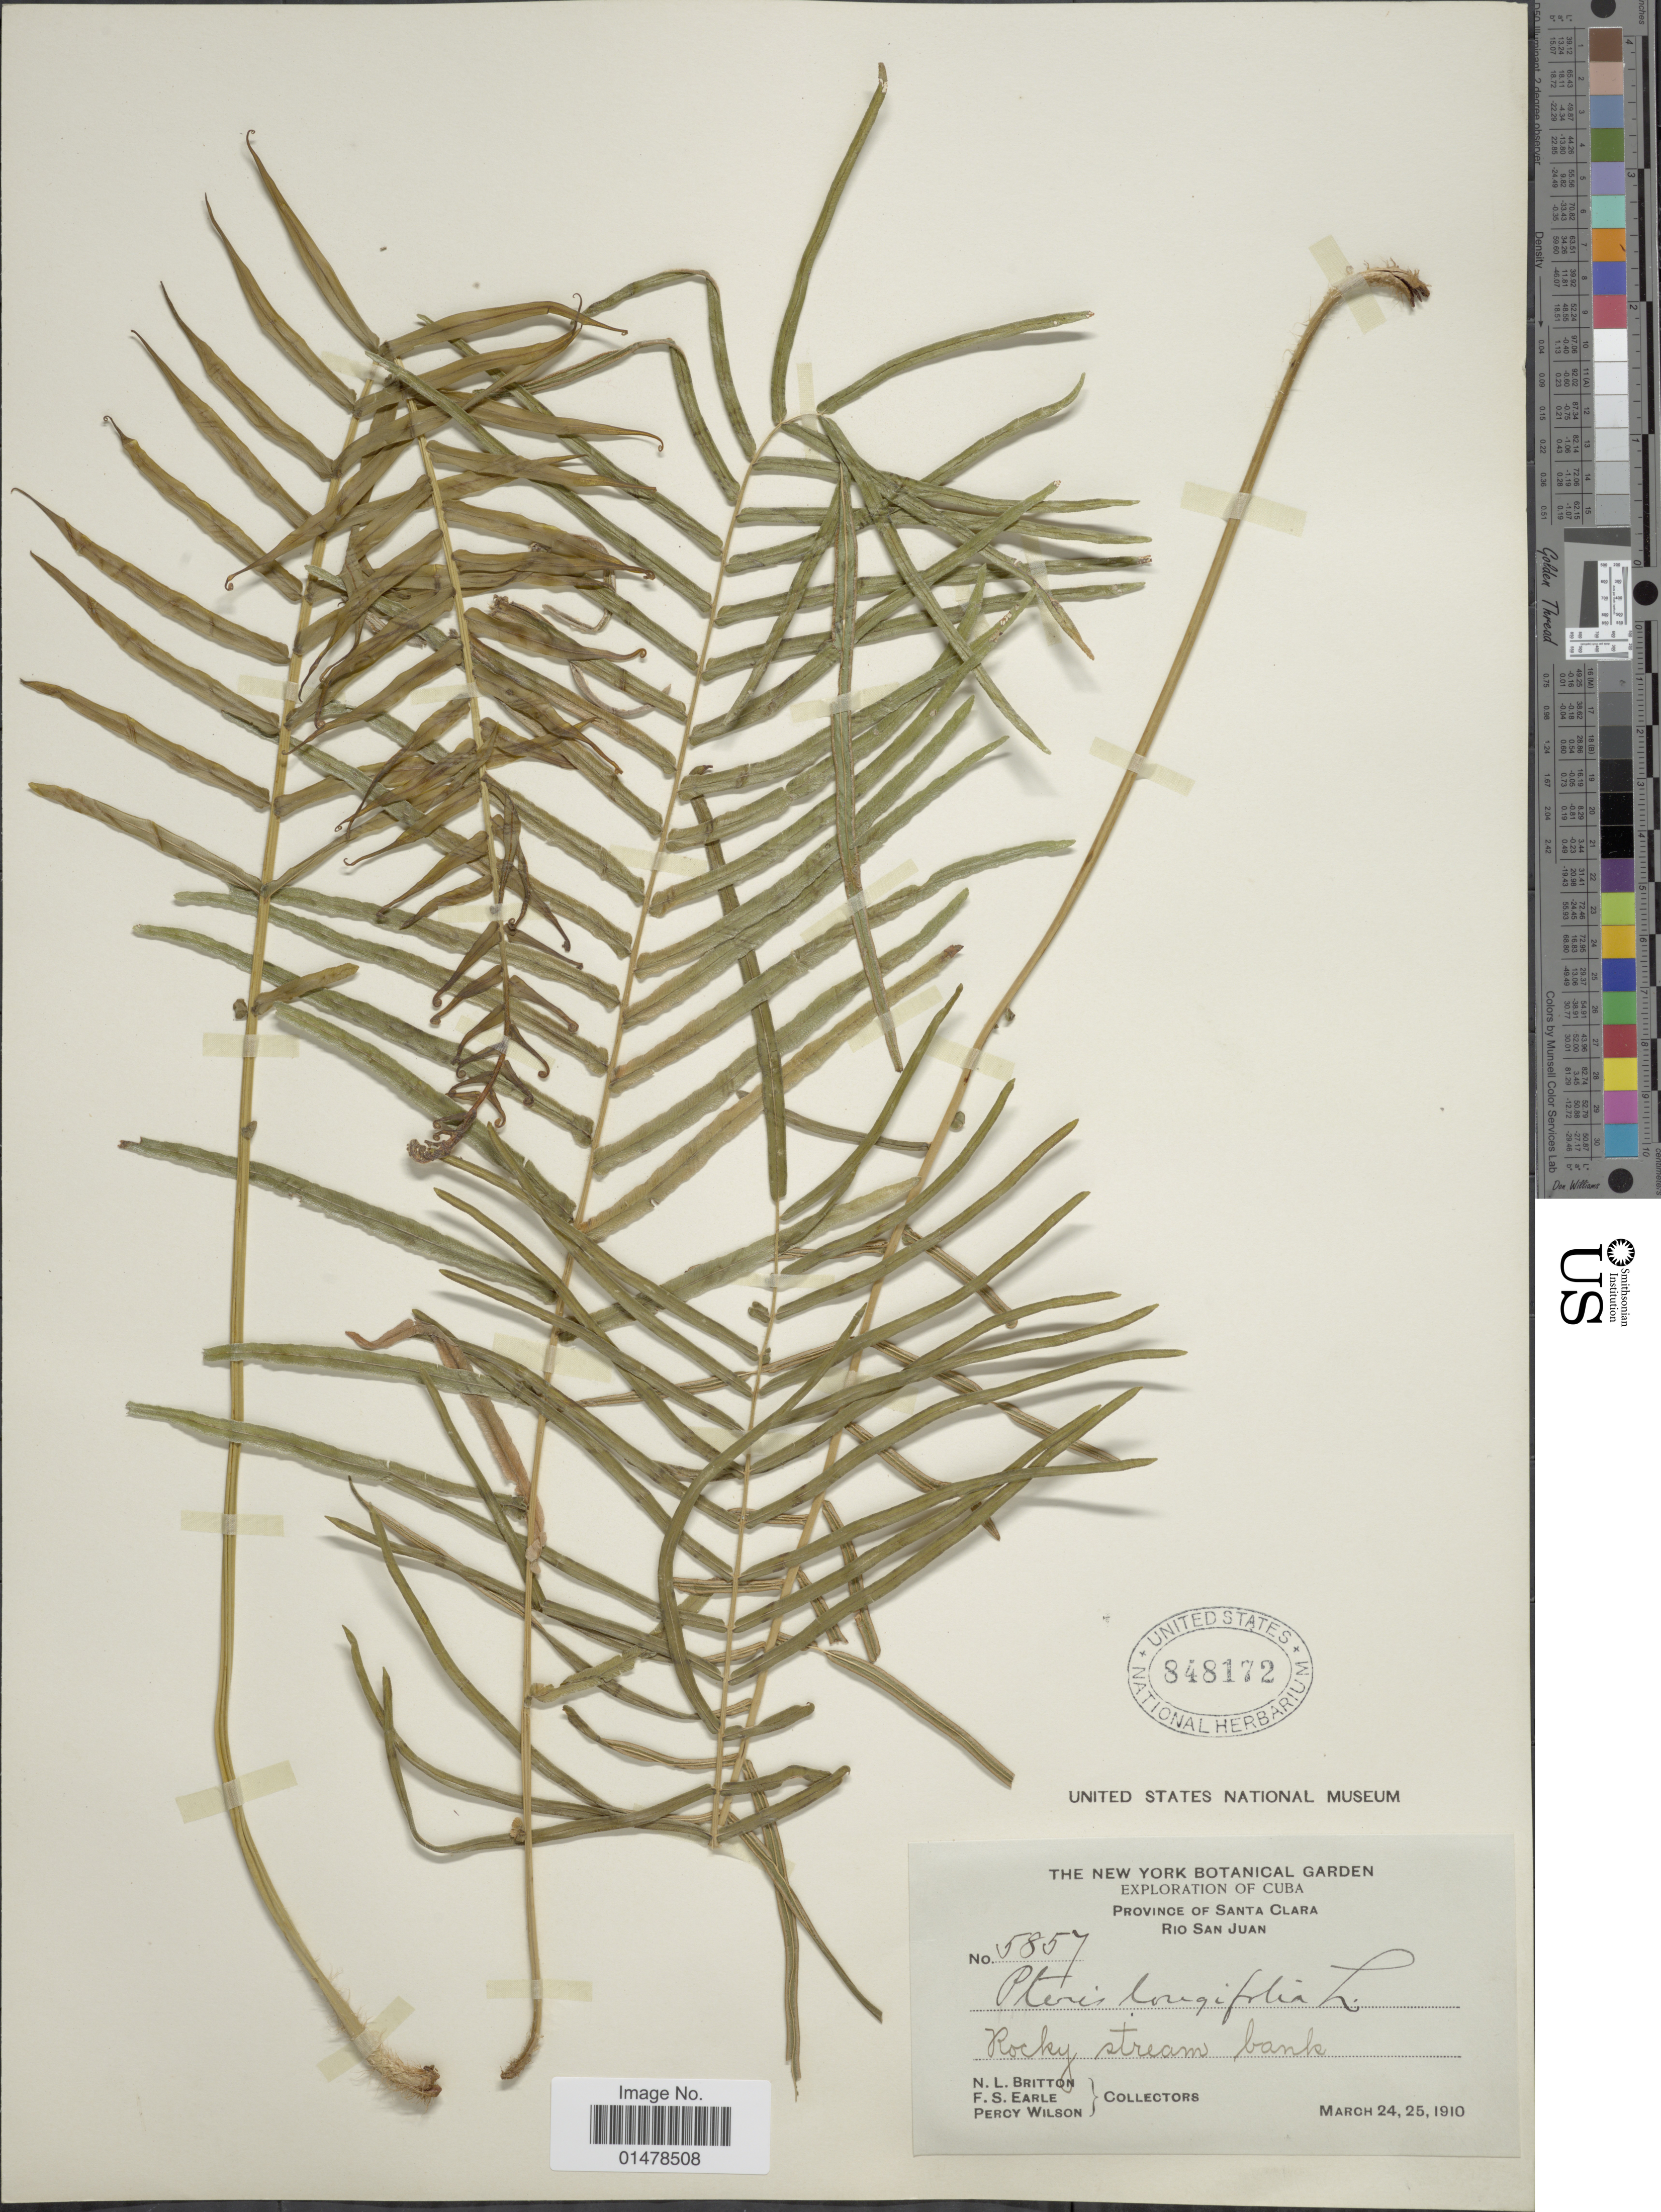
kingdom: Plantae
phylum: Tracheophyta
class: Polypodiopsida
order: Polypodiales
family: Pteridaceae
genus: Pteris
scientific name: Pteris bahamenis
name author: (J. Agardh) Fée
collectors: N. Britton, F. S. Earle & P. Wilson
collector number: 5857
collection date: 1910-03-24/1910-03-25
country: Cuba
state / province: Las Villas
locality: Province of Santa Clara, Rio San Juan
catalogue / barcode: US 848172